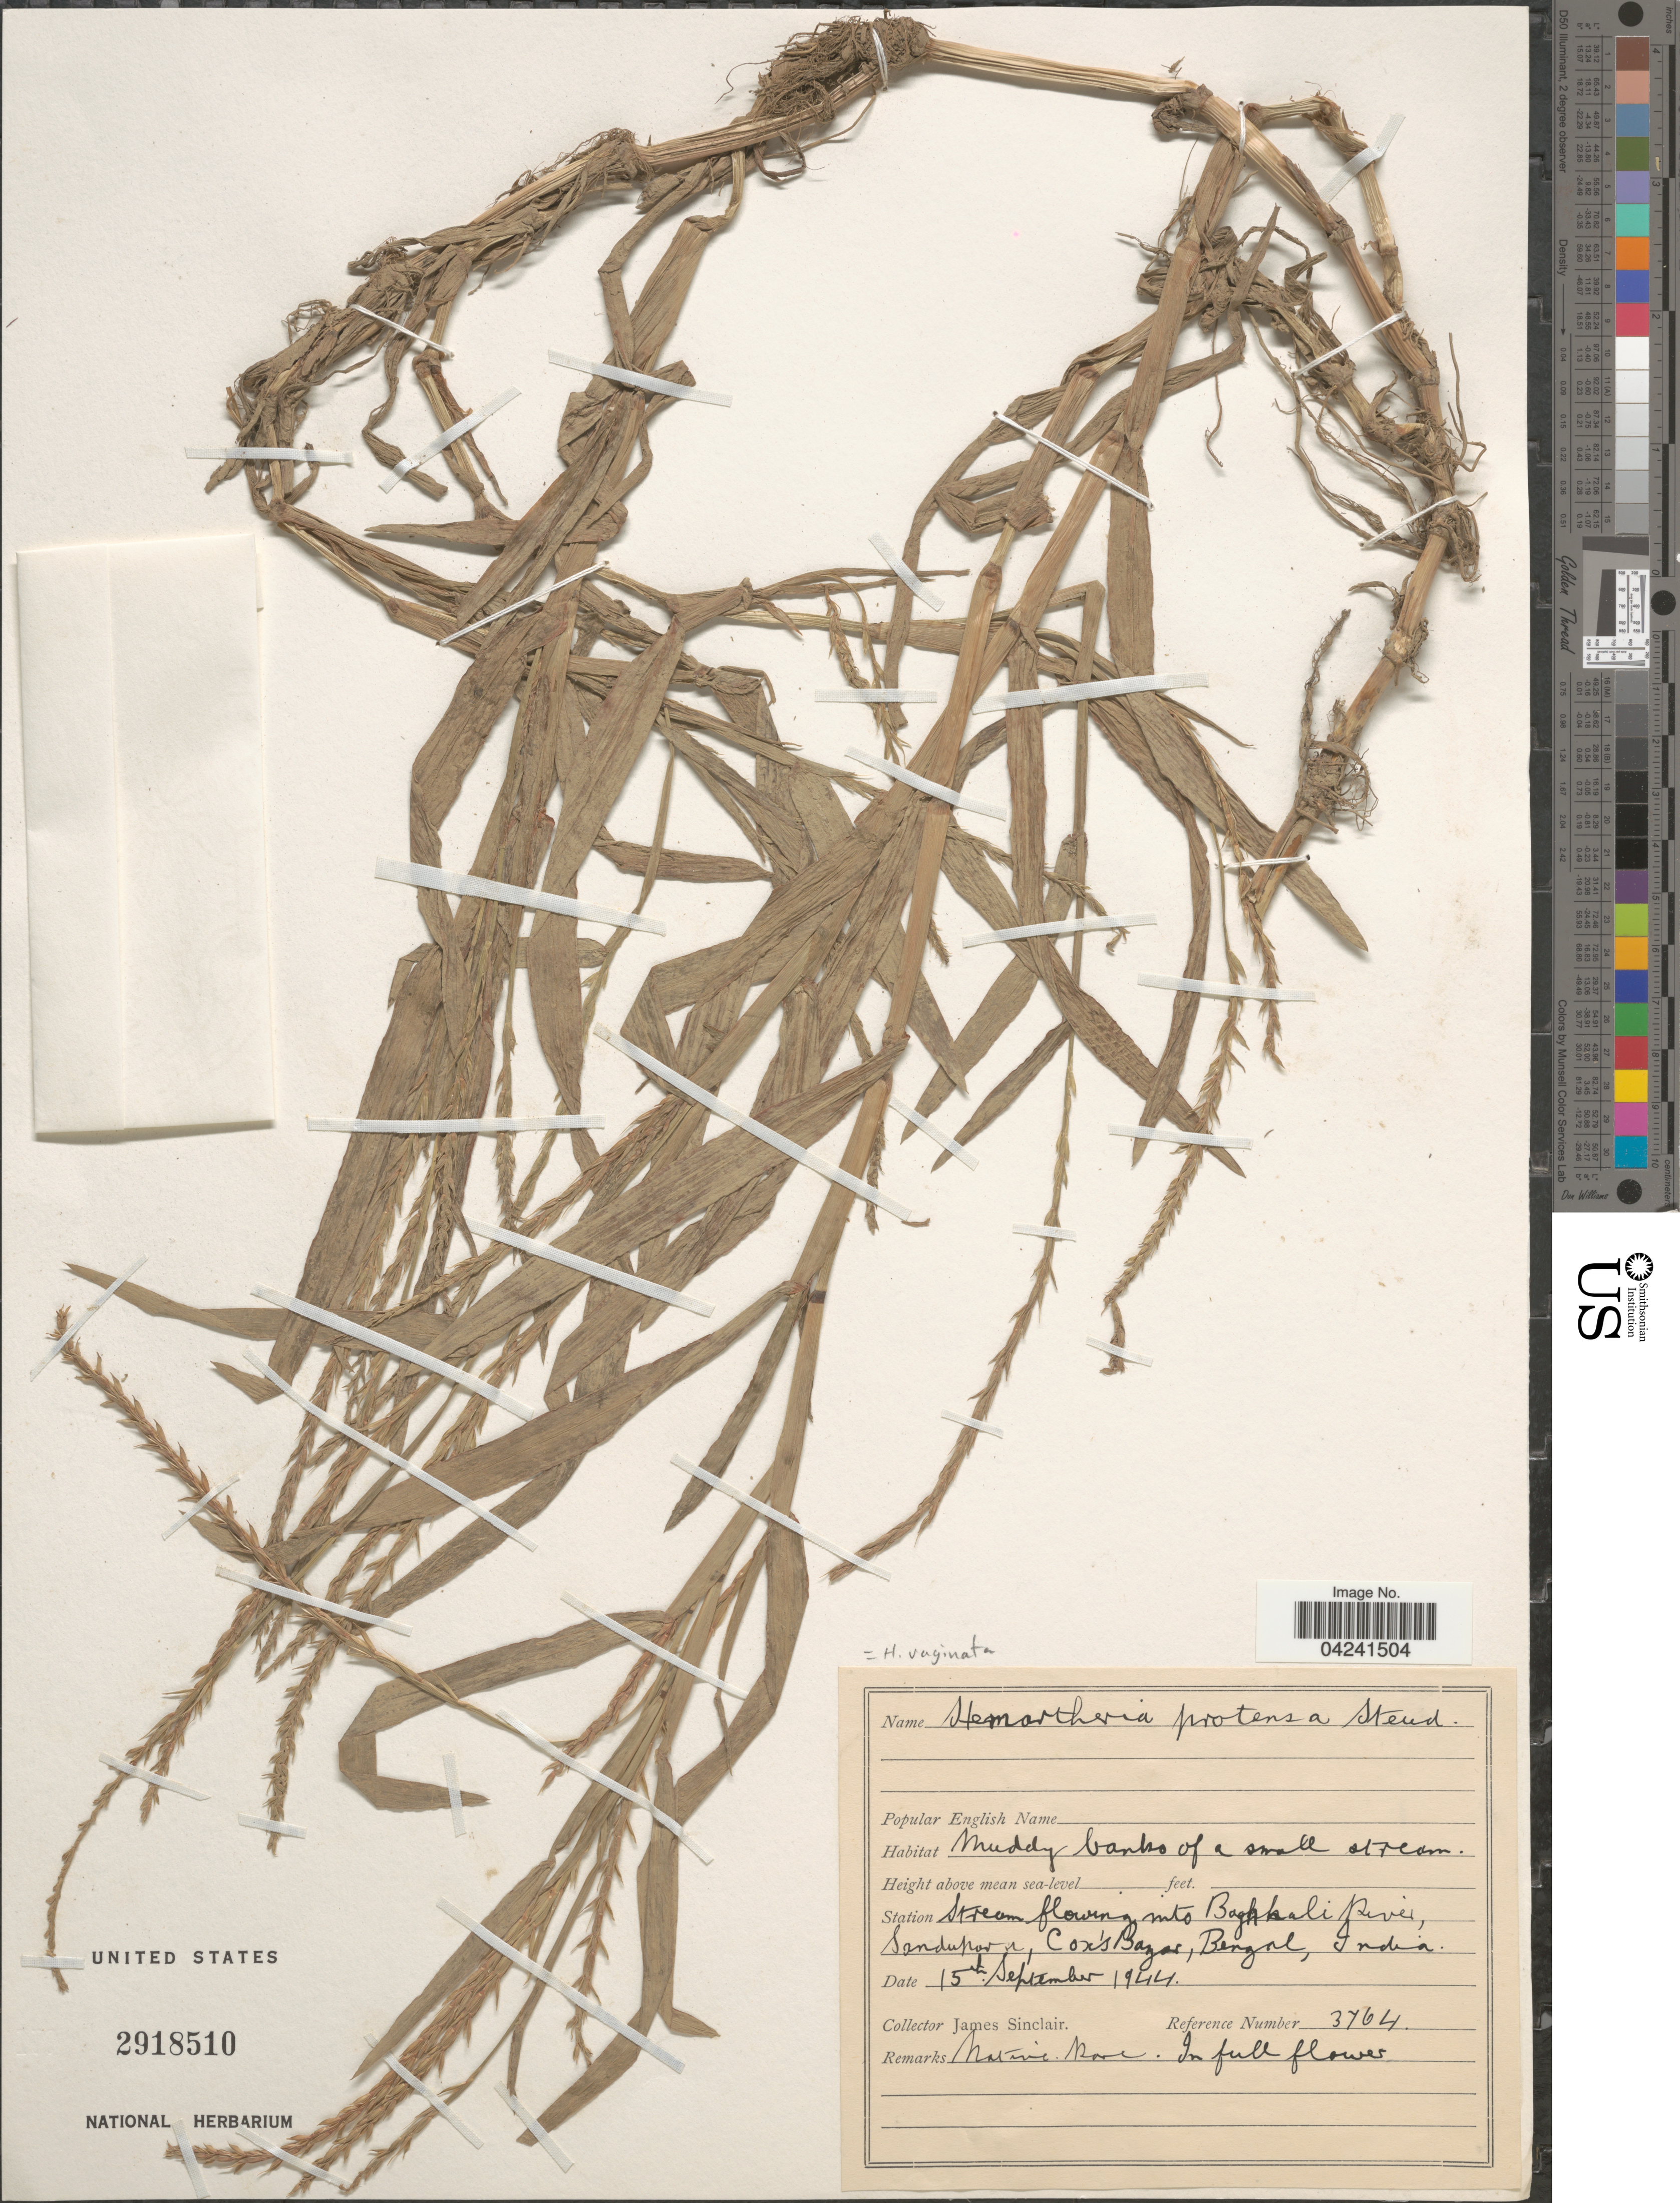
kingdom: Plantae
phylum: Tracheophyta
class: Liliopsida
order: Poales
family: Poaceae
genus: Hemarthria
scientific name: Hemarthria vaginata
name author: Büse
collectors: J. Sinclair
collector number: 3764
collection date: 1944-09-15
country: Bangladesh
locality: Station Stream flowing into Baghkali River, Sandupora, Cox's Bazar, Bengal.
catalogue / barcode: US 2918510